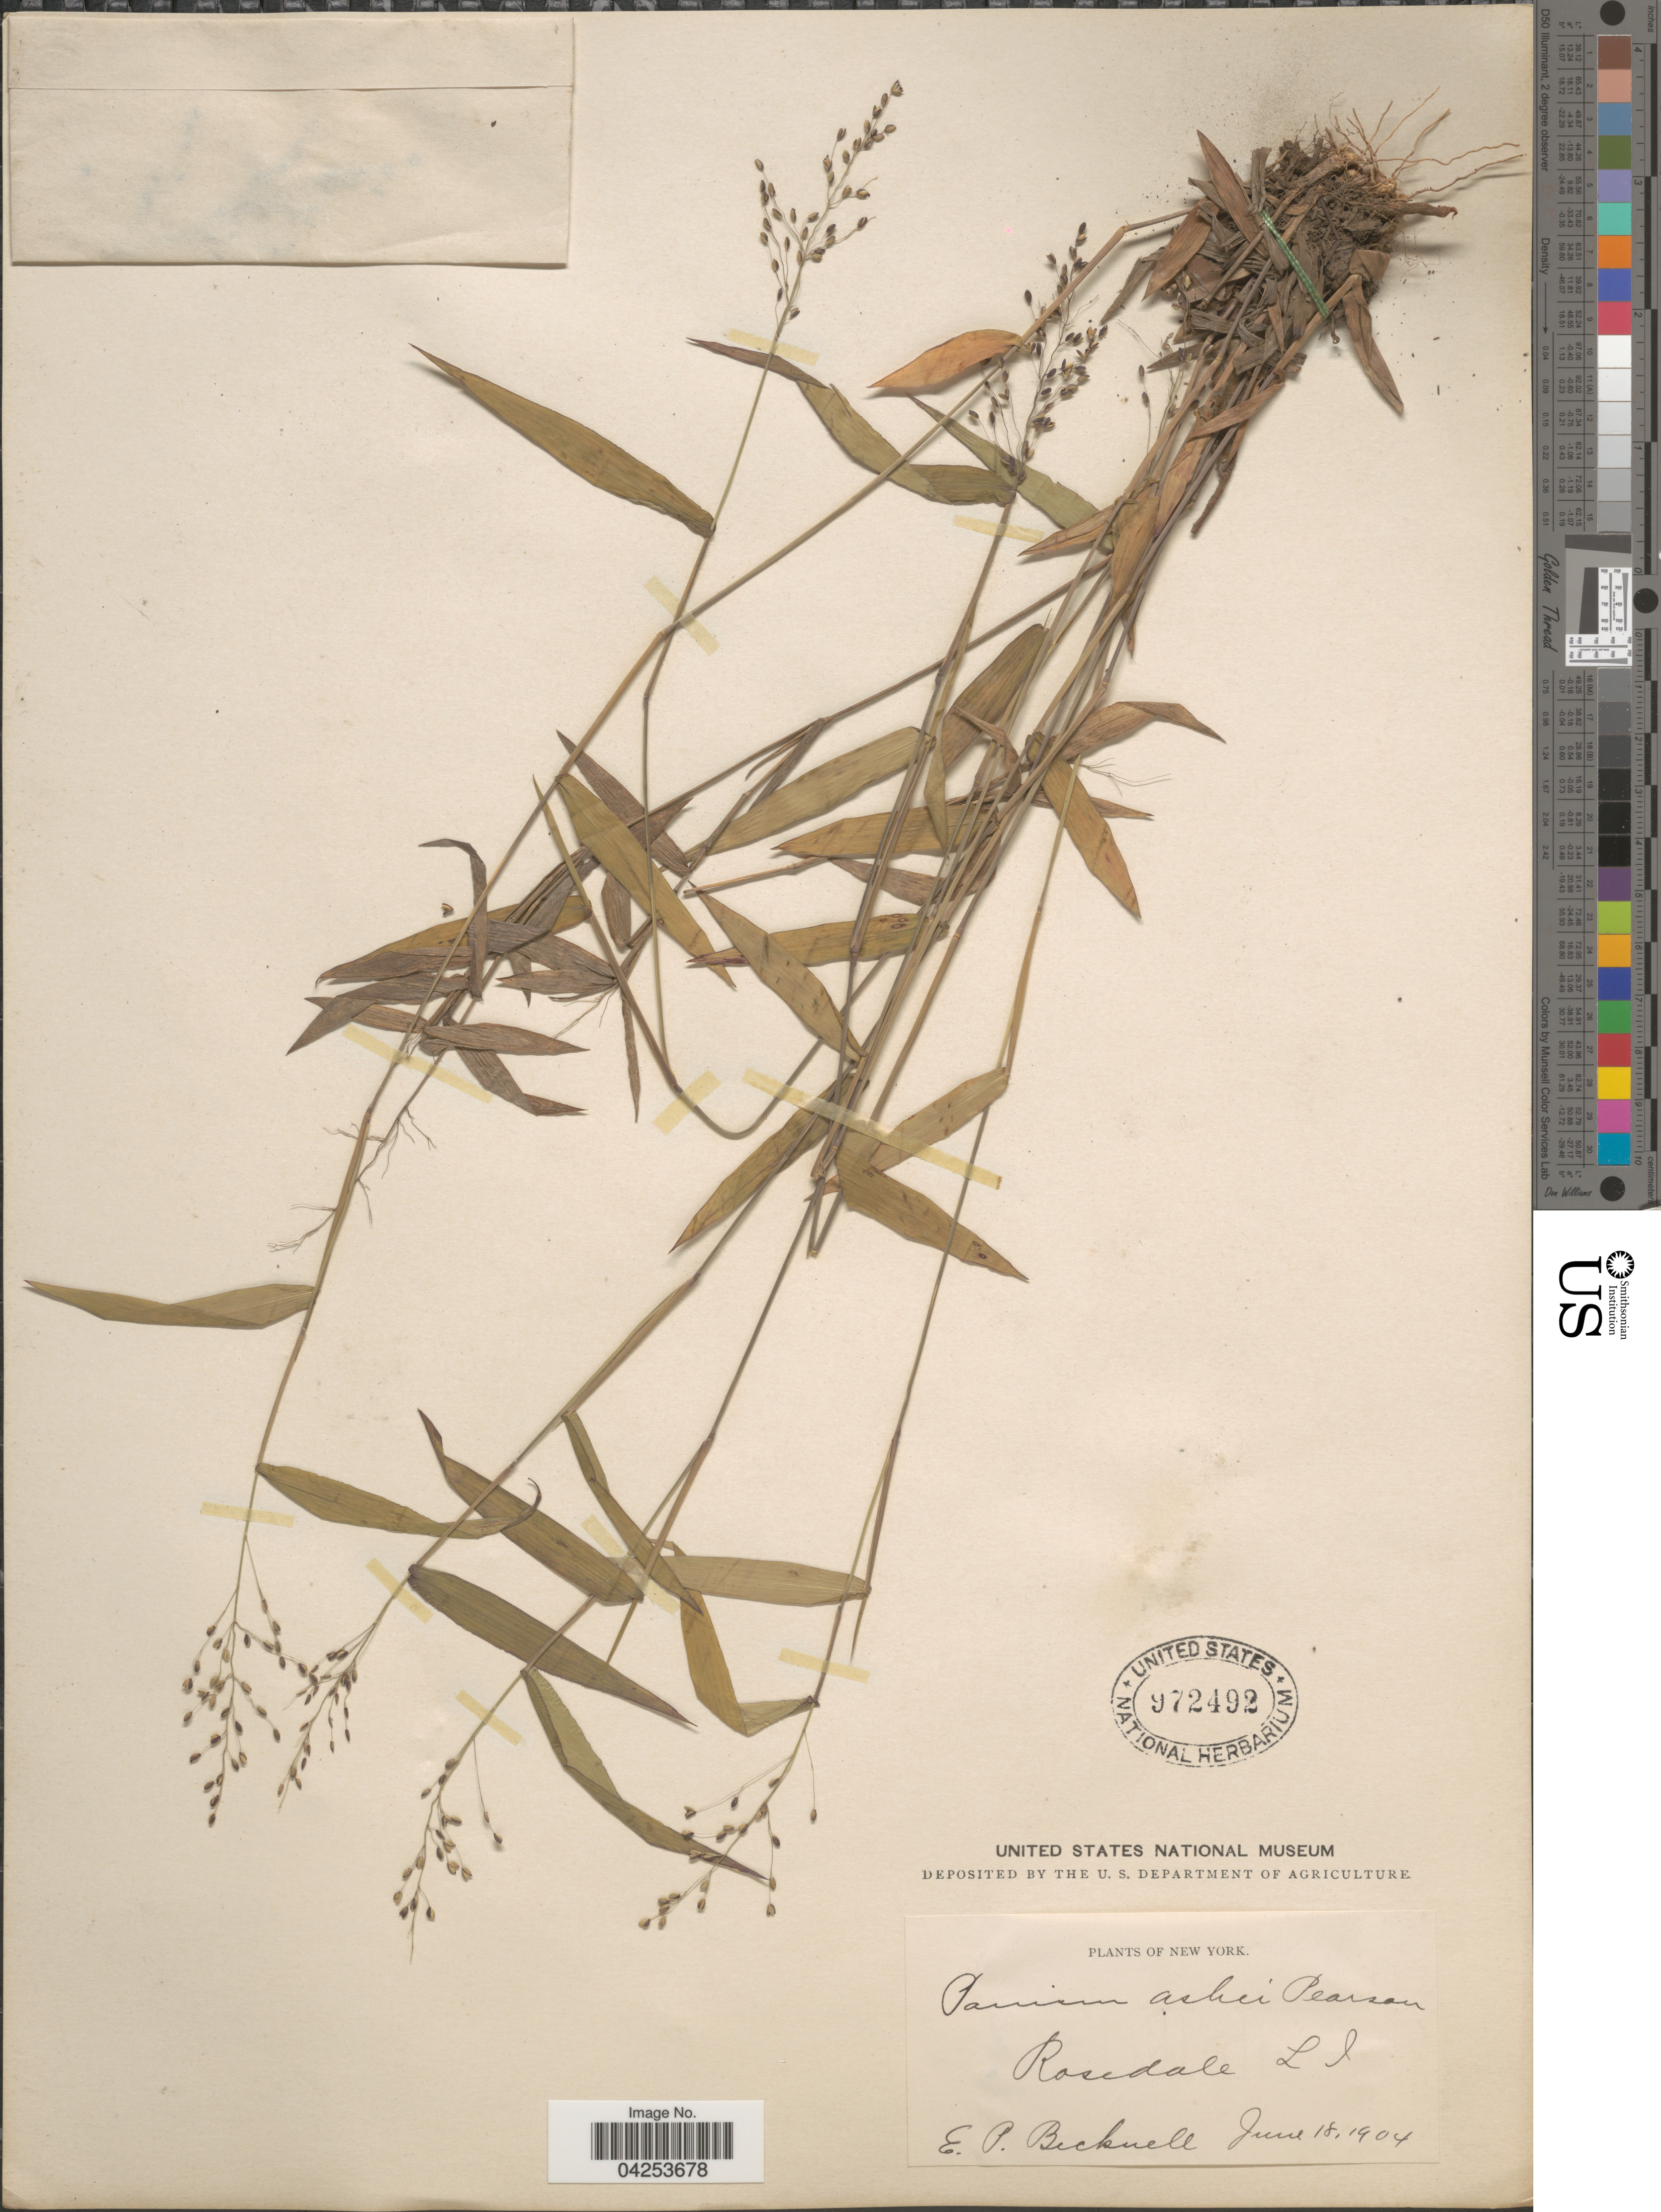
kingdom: Plantae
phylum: Tracheophyta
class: Liliopsida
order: Poales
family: Poaceae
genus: Dichanthelium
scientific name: Dichanthelium commutatum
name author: (Schult.) Gould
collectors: E. P. Bicknell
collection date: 1904-06-18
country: United States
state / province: New York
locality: Rosedale L I.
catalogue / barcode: US 972492